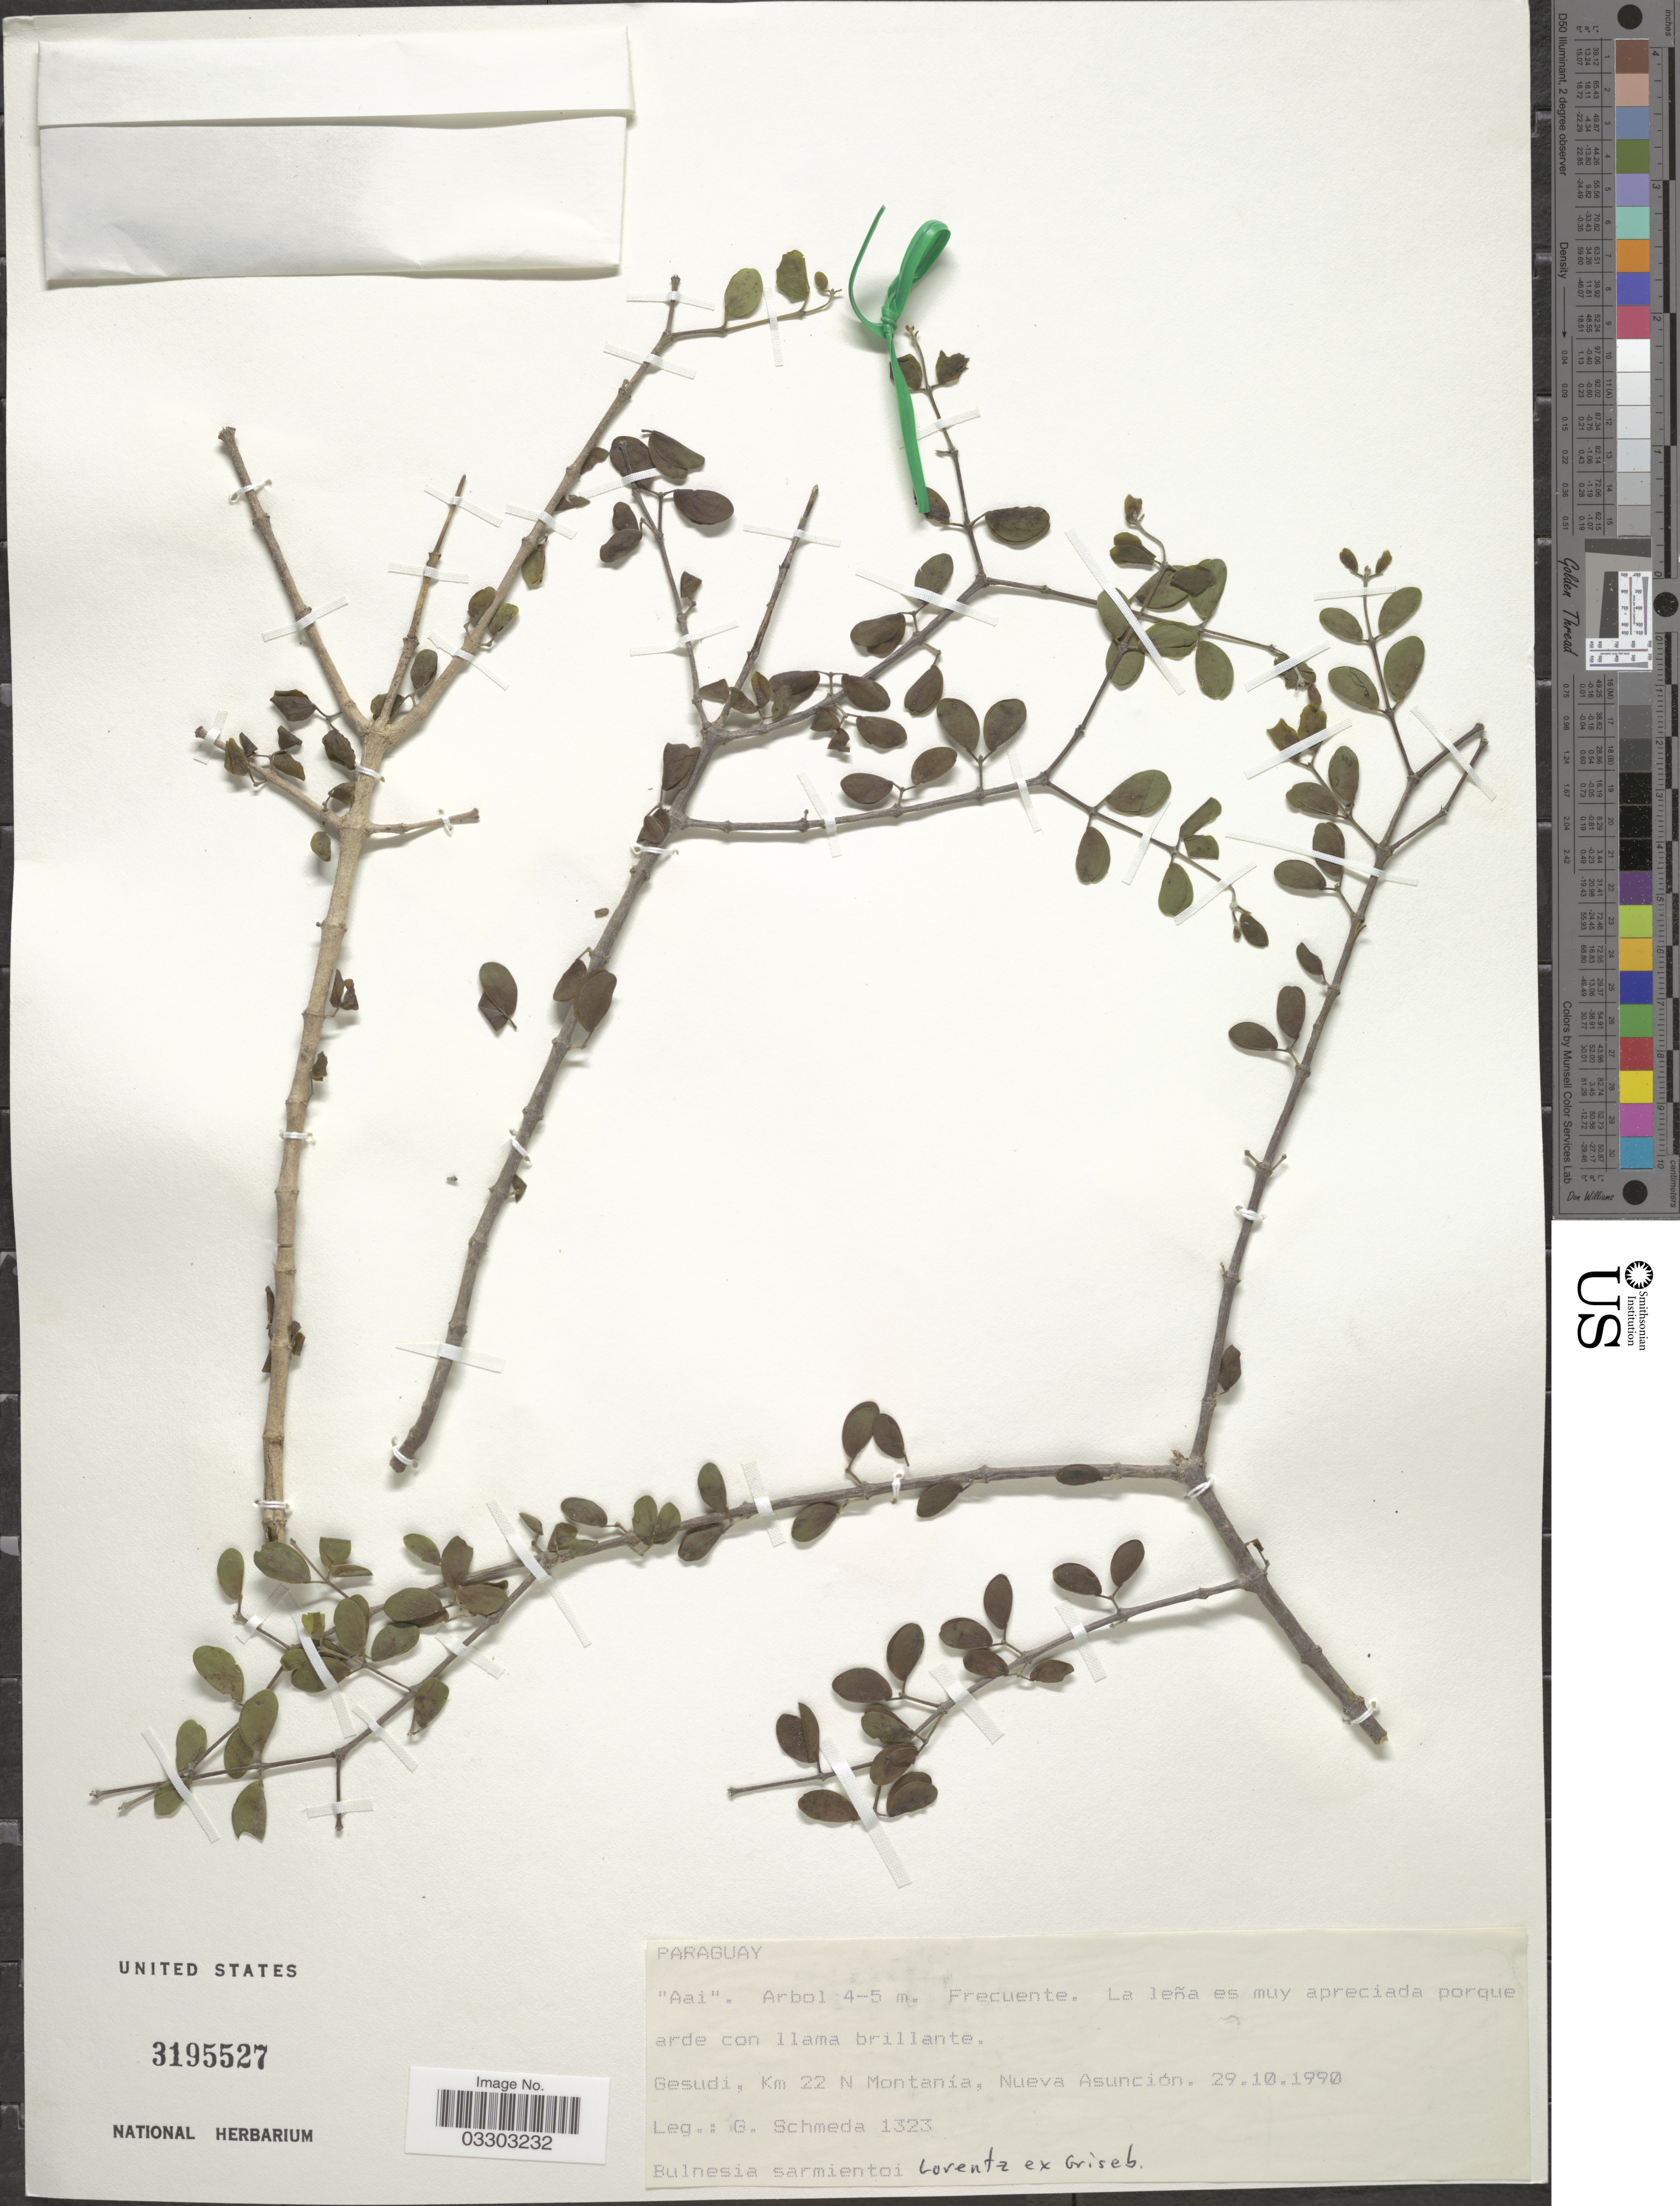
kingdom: Plantae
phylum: Tracheophyta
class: Magnoliopsida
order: Zygophyllales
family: Zygophyllaceae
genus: Gonopterodendron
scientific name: Gonopterodendron sarmientoi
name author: (Lorentz ex Griseb.) Godoy-Bürki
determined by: U.S. National Herbarium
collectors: G. Schmeda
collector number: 1323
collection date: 1990-10-29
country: Paraguay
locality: Gesudi, Km 22 N Montanía, Nueva Asunción.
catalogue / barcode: US 3195527